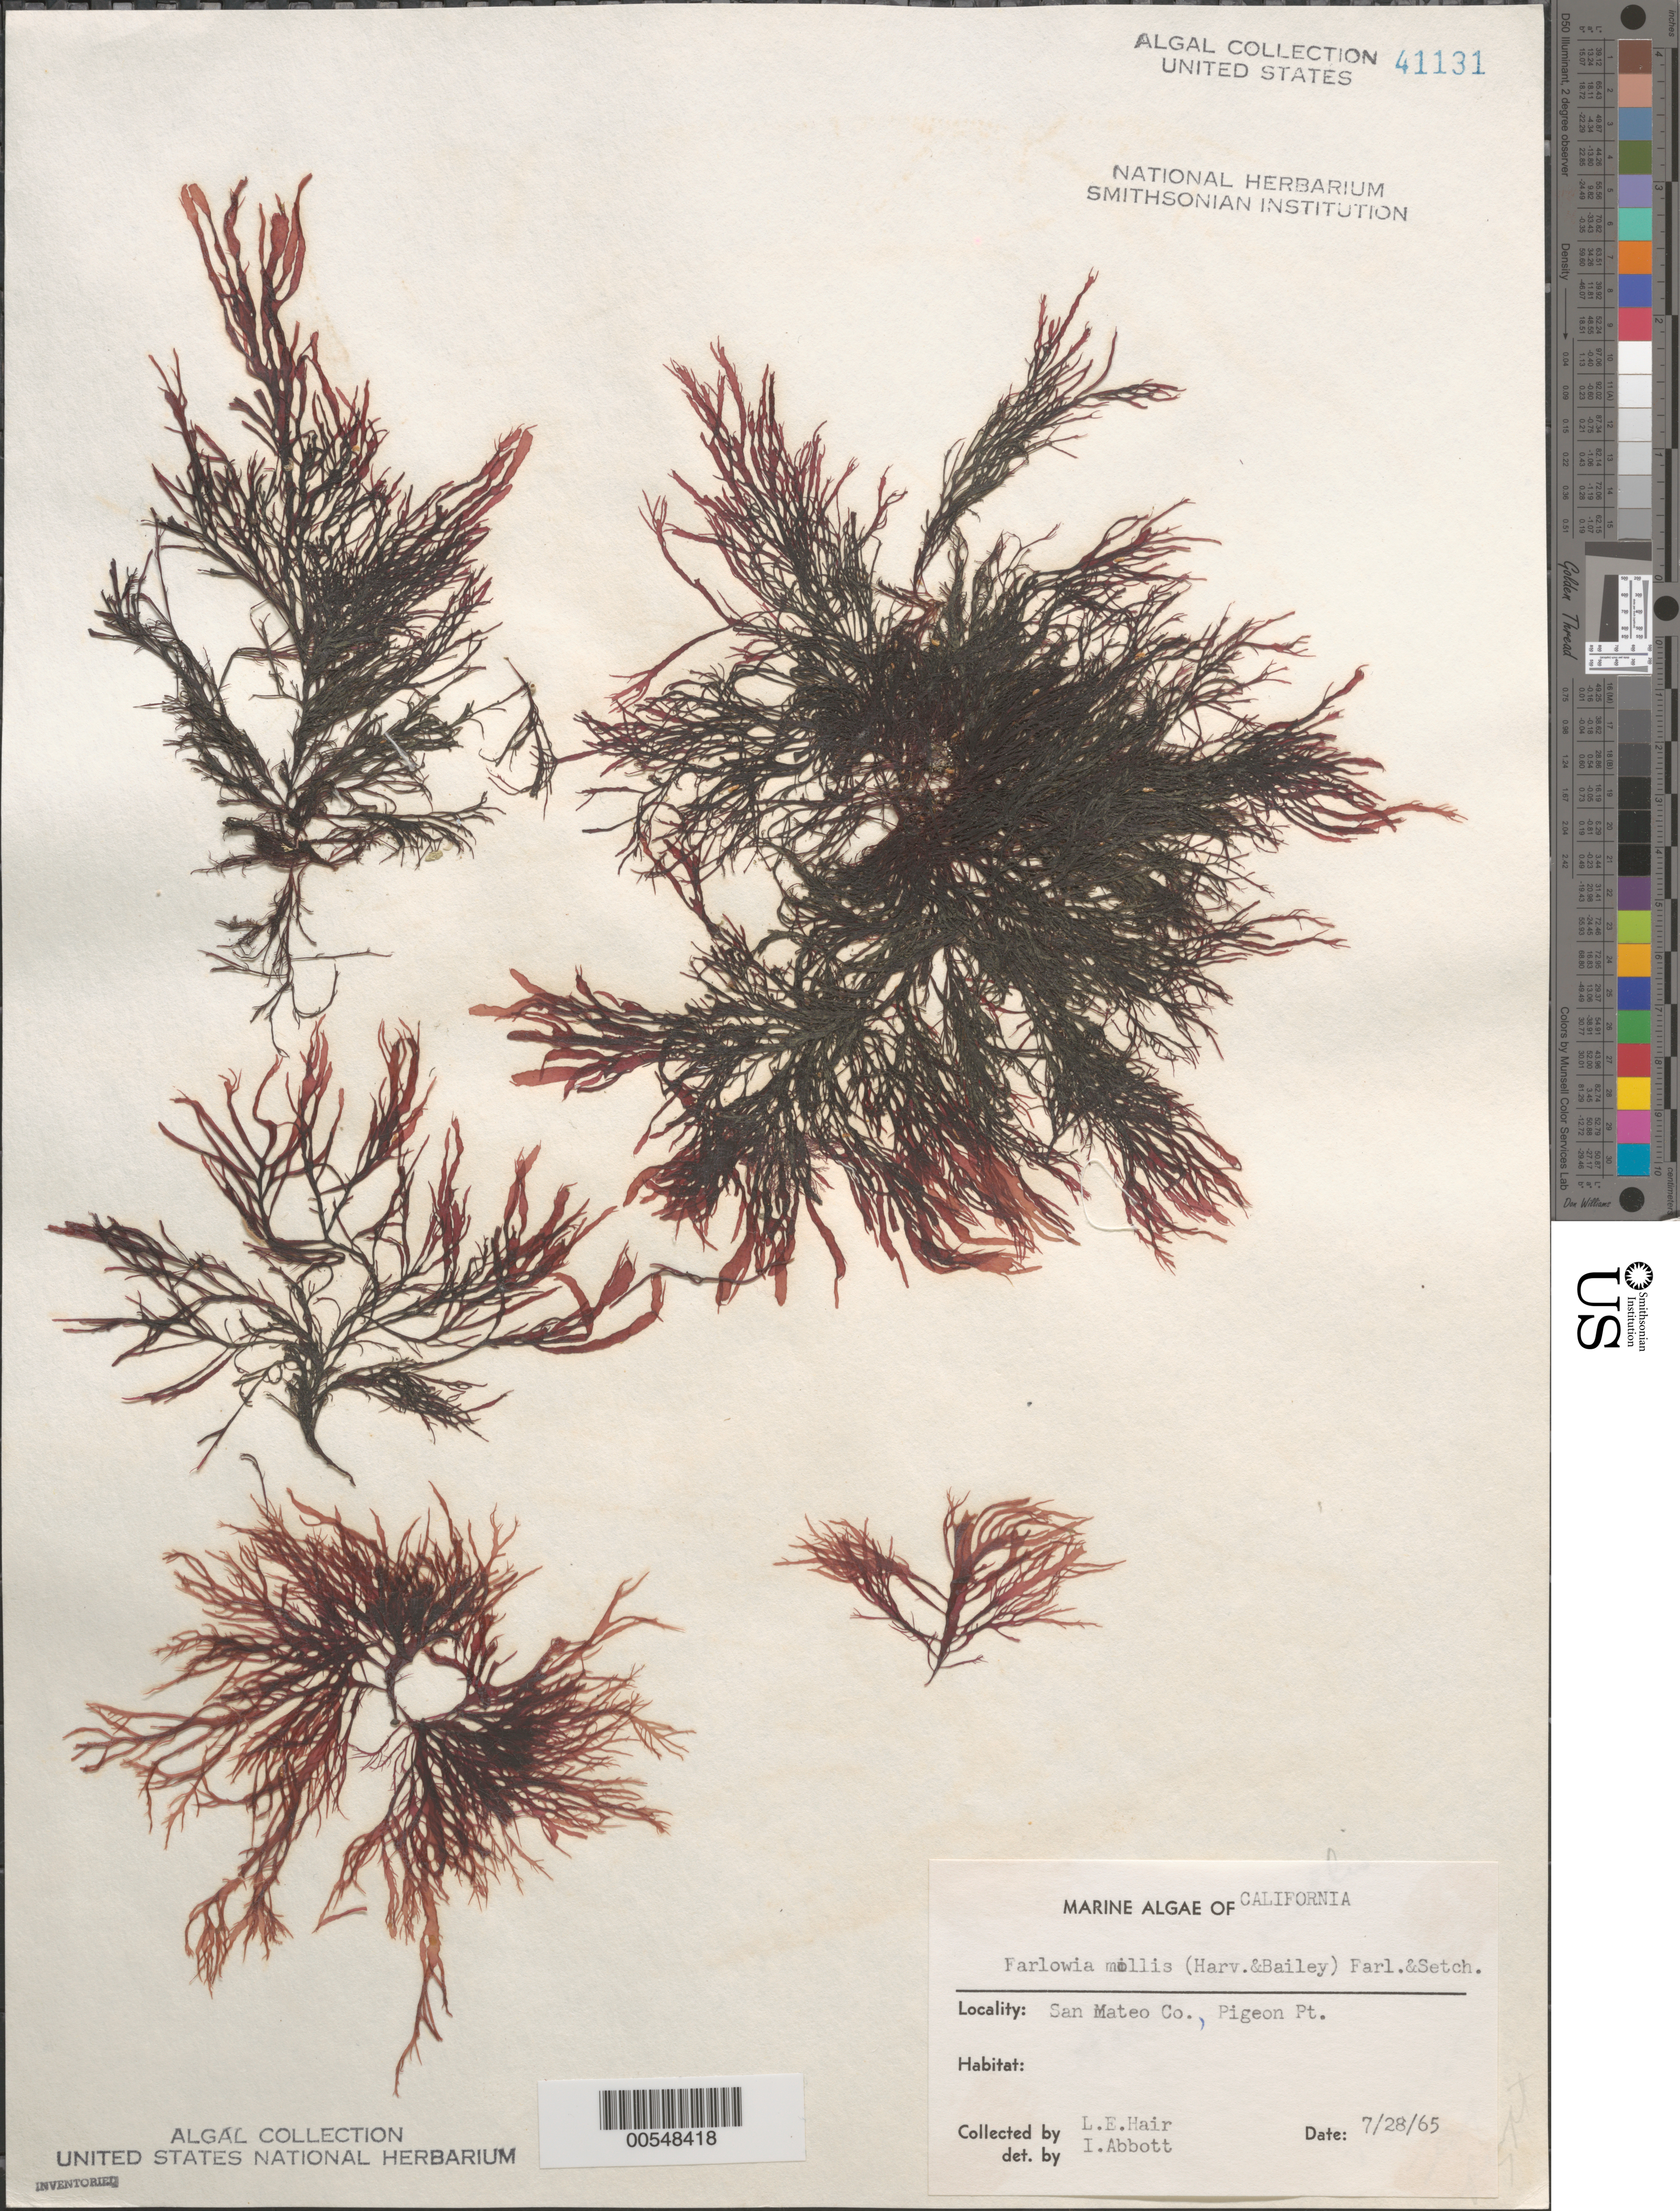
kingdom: Plantae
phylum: Rhodophyta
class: Florideophyceae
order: Gigartinales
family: Dumontiaceae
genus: Farlowia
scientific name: Farlowia mollis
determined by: Abbott, Isabella A.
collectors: L. Hair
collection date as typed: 28 Jul 1965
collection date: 1965-07-28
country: United States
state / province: California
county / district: San Mateo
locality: Pigeon Point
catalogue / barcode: US 41131